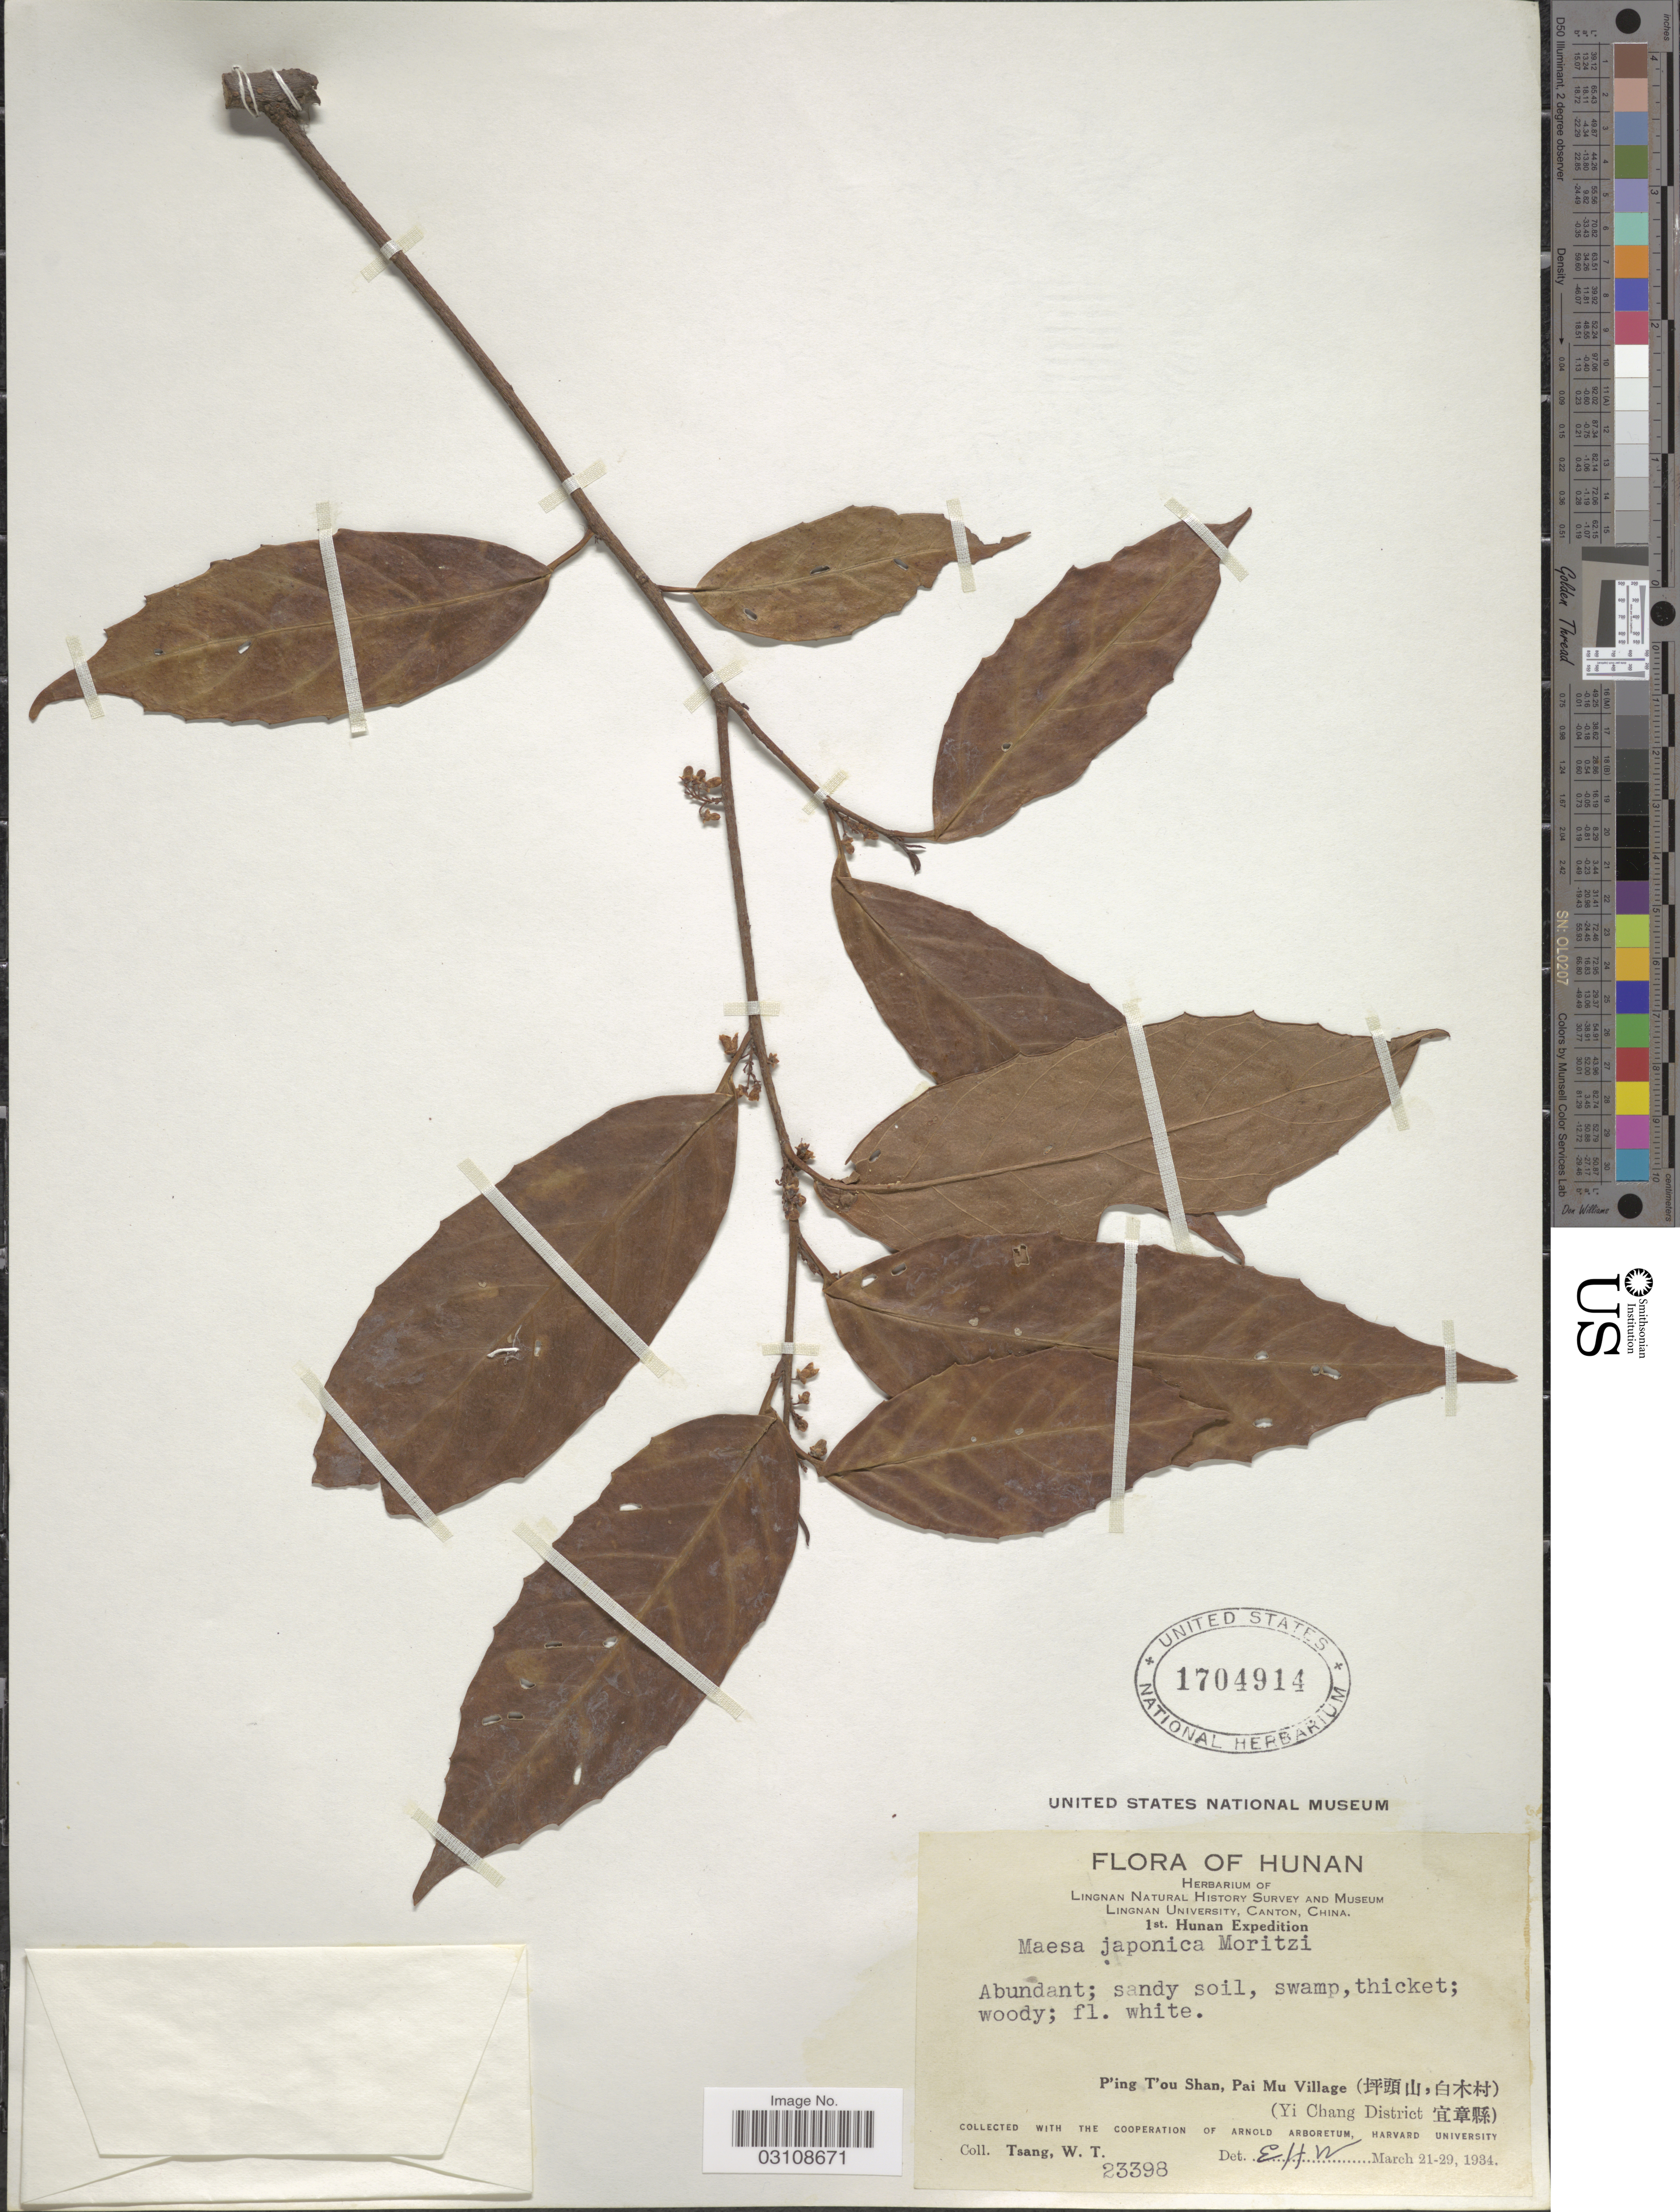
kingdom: Plantae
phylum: Tracheophyta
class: Magnoliopsida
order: Ericales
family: Primulaceae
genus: Maesa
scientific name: Maesa japonica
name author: Merr.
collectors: W. T. Tsang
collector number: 23398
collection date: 1934-03-21/1934-03-29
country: China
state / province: Hunan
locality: P'ing T'ou Shan, Pai Mu Village (Yi Chang District).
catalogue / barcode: US 1704914